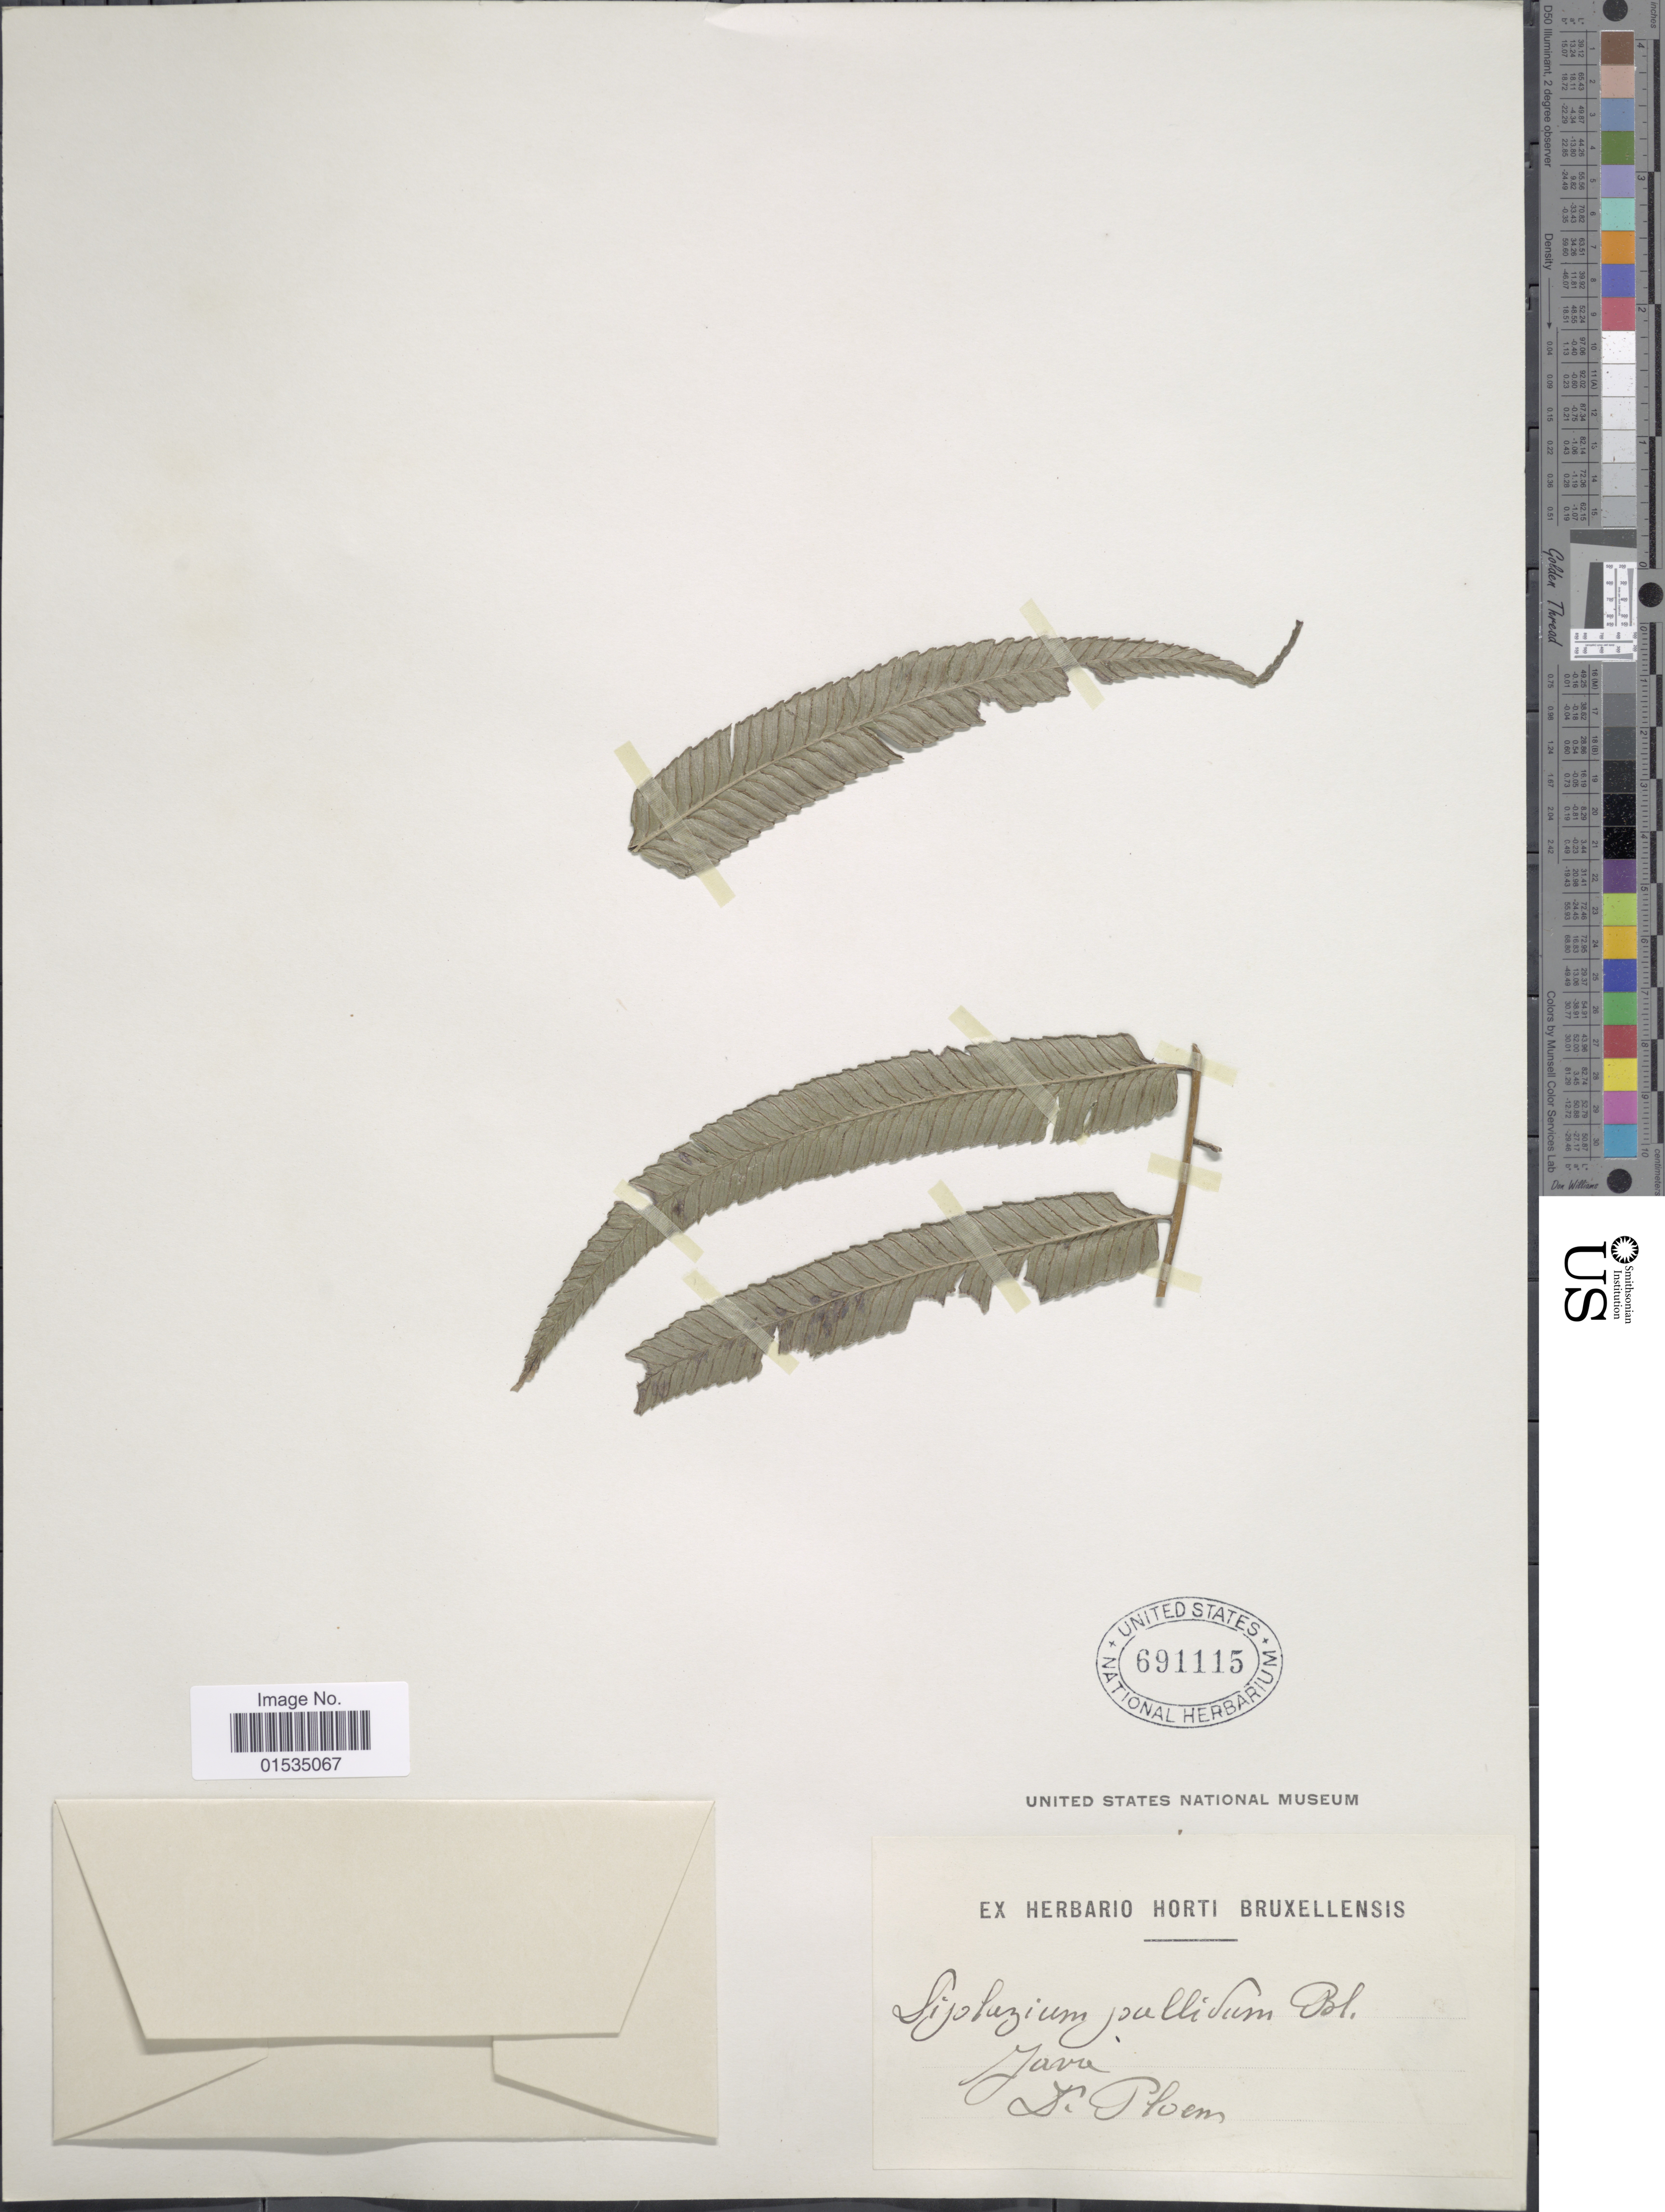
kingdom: Plantae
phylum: Tracheophyta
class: Polypodiopsida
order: Polypodiales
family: Athyriaceae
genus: Diplazium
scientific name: Diplazium pallidum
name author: (Blume) T. Moore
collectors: J. Ploem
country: Indonesia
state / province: Java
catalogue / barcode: US 691115